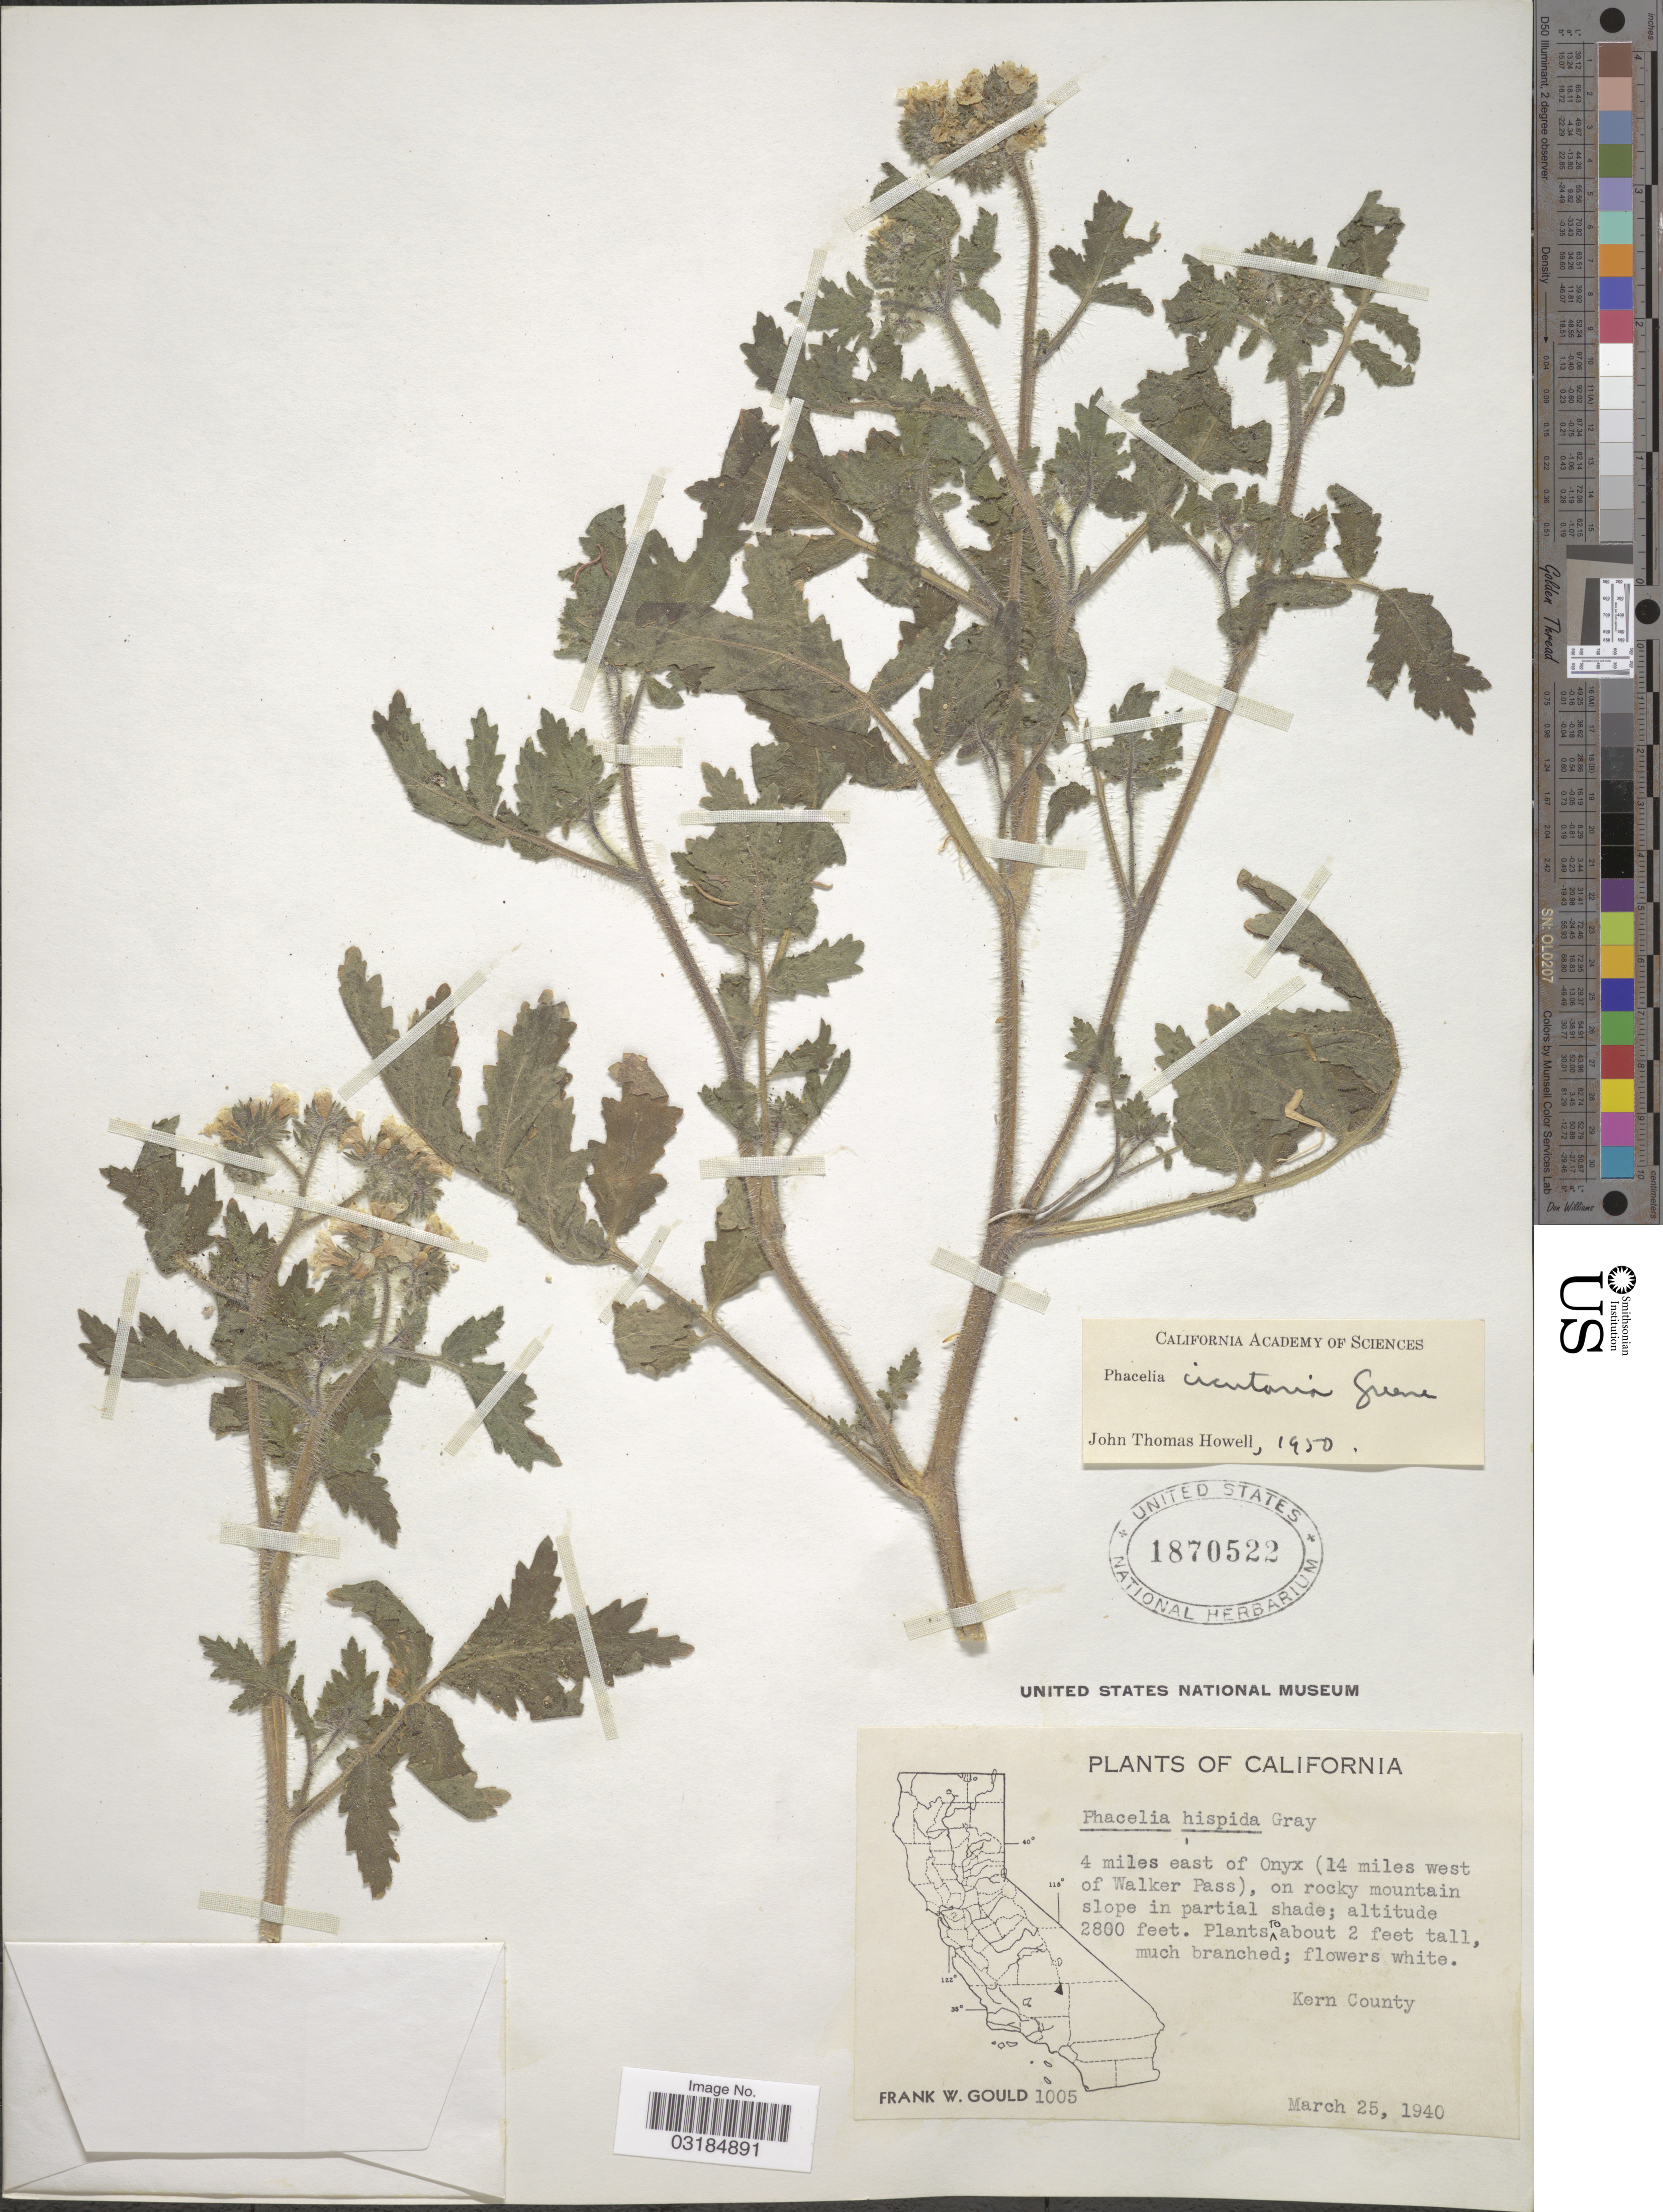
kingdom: Plantae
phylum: Tracheophyta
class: Magnoliopsida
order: Boraginales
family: Hydrophyllaceae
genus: Phacelia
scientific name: Phacelia cicutaria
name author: Greene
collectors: F. W. Gould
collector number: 1005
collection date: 1940-03-25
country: United States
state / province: California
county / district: Kern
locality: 4 miles east of Onyx (14 miles west of Walker Pass). Kern County.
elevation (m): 853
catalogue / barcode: US 1870522